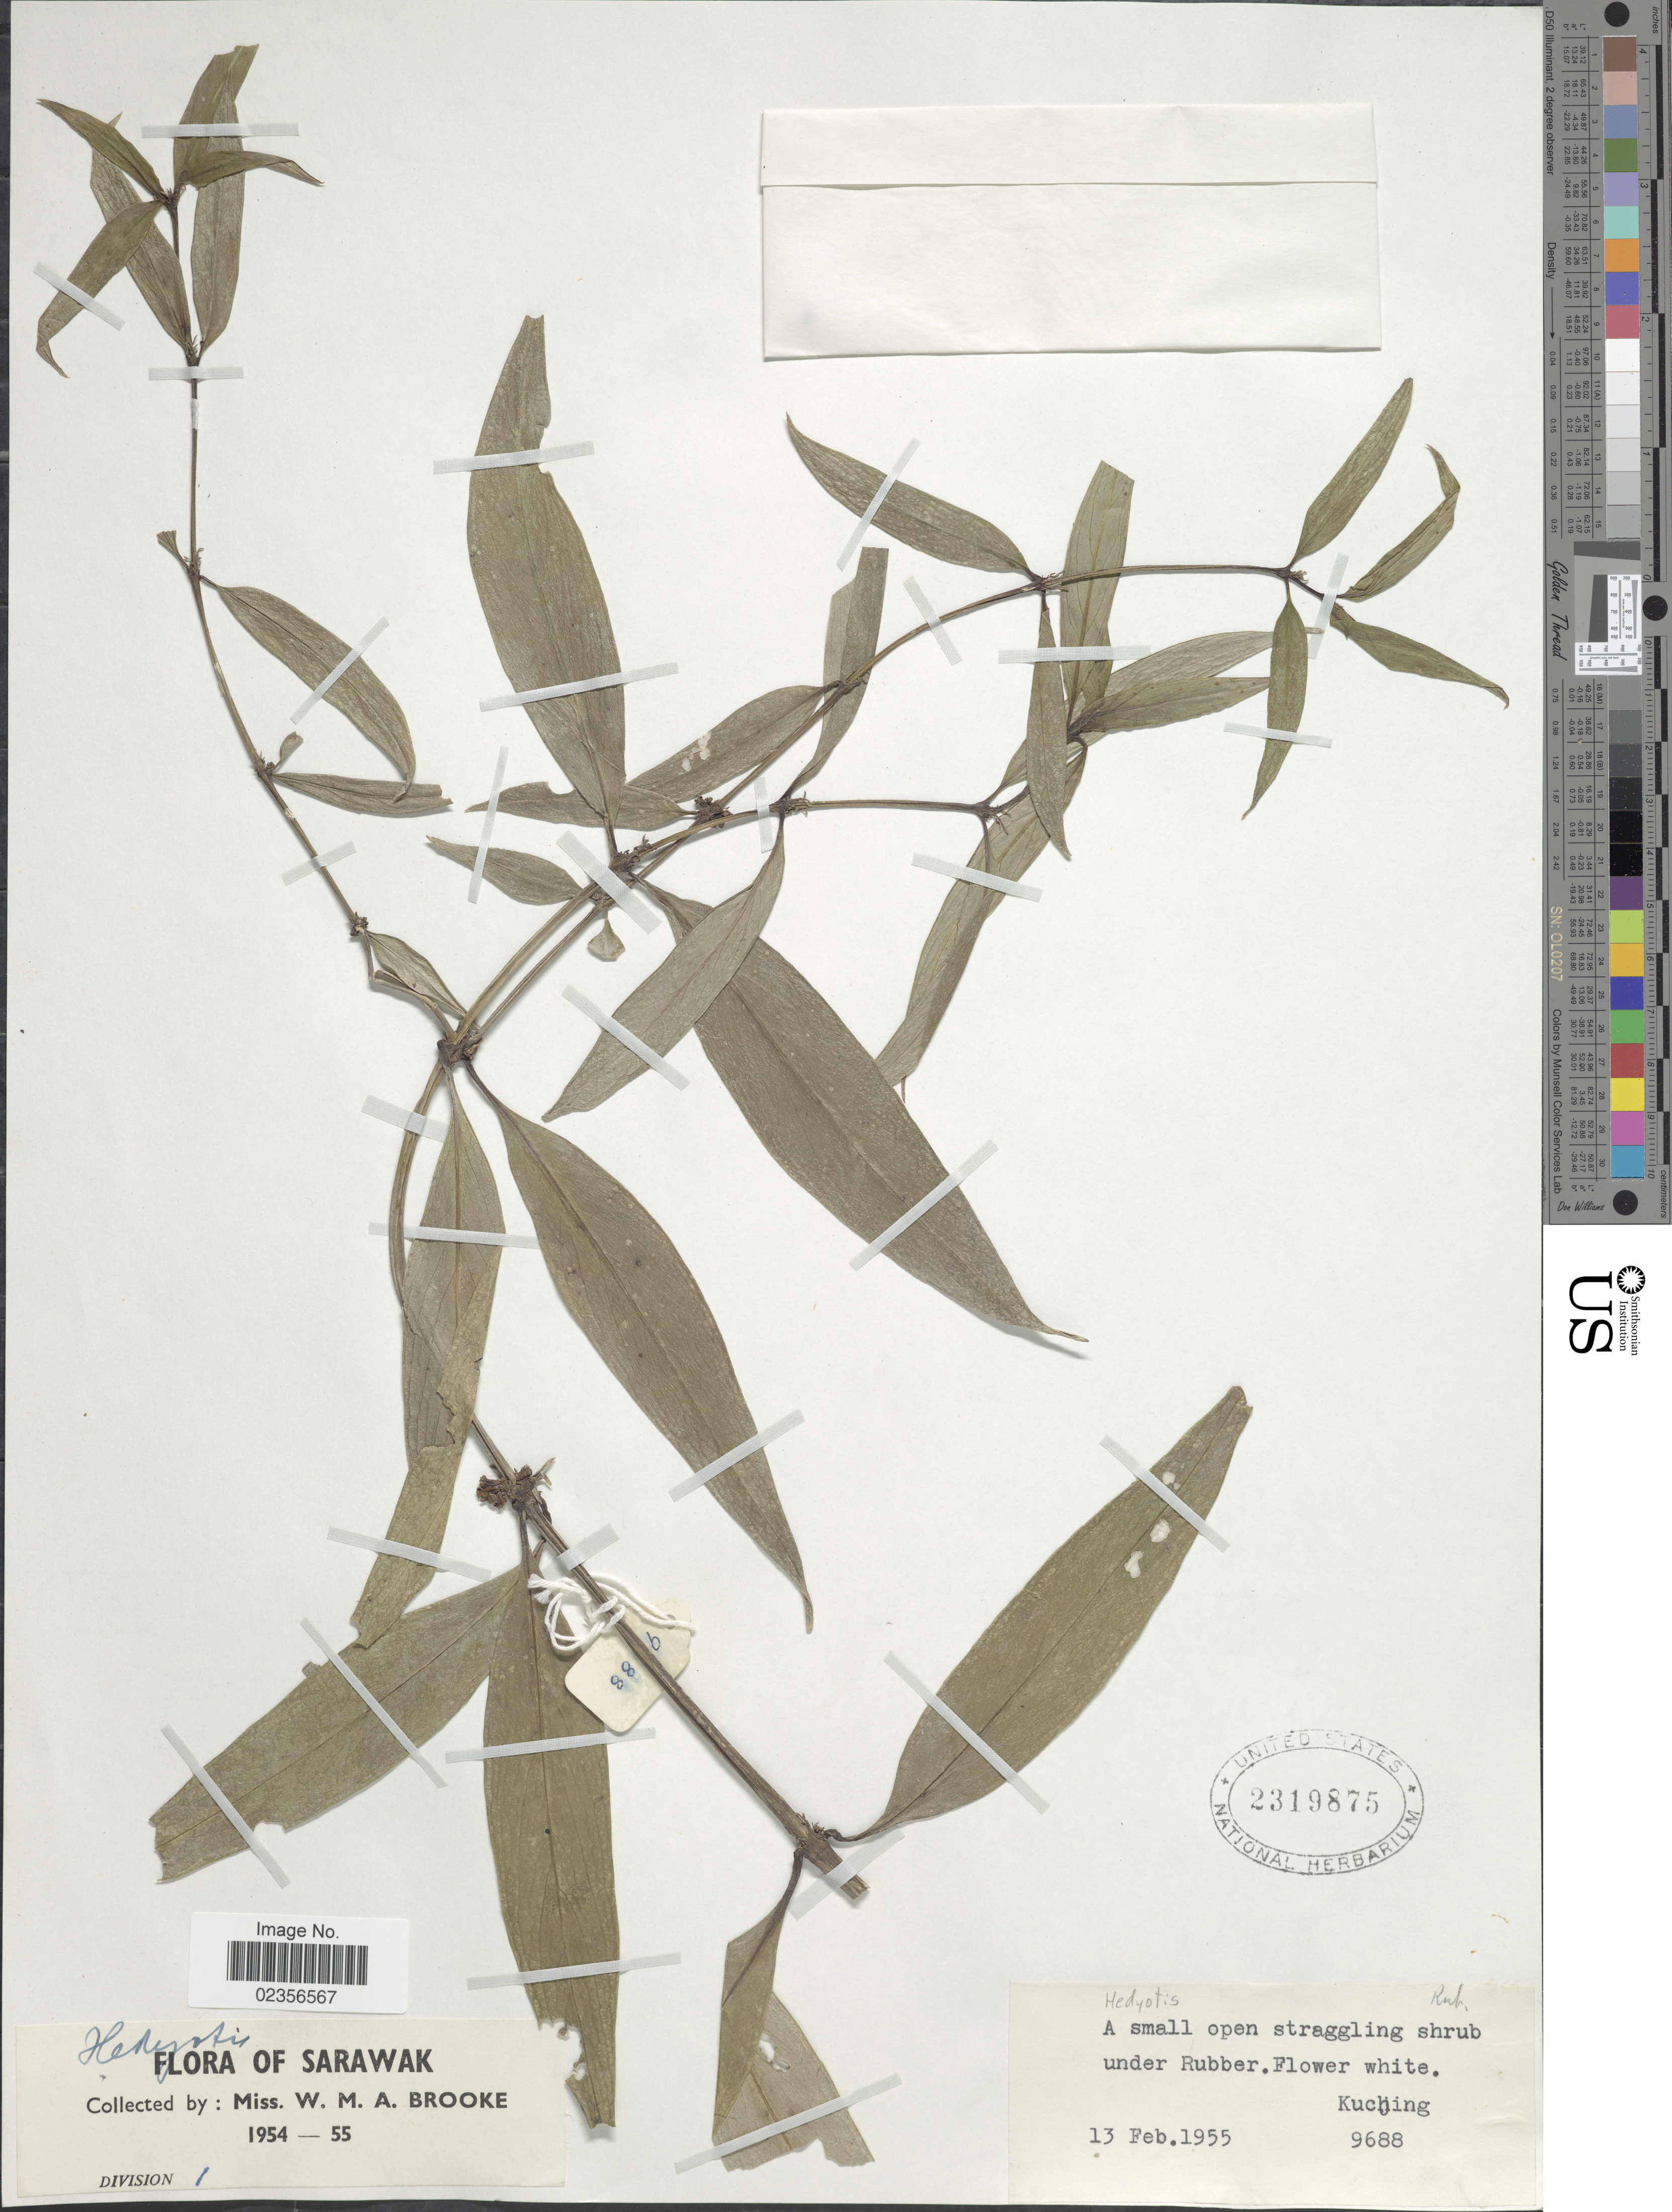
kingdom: Plantae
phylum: Tracheophyta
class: Magnoliopsida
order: Gentianales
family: Rubiaceae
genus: Hedyotis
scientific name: Hedyotis sp.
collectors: W. Brooke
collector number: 9688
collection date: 1955-02-12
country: Malaysia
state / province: Sarawak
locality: Division 1. Kuching [interpreted]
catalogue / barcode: US 2319875